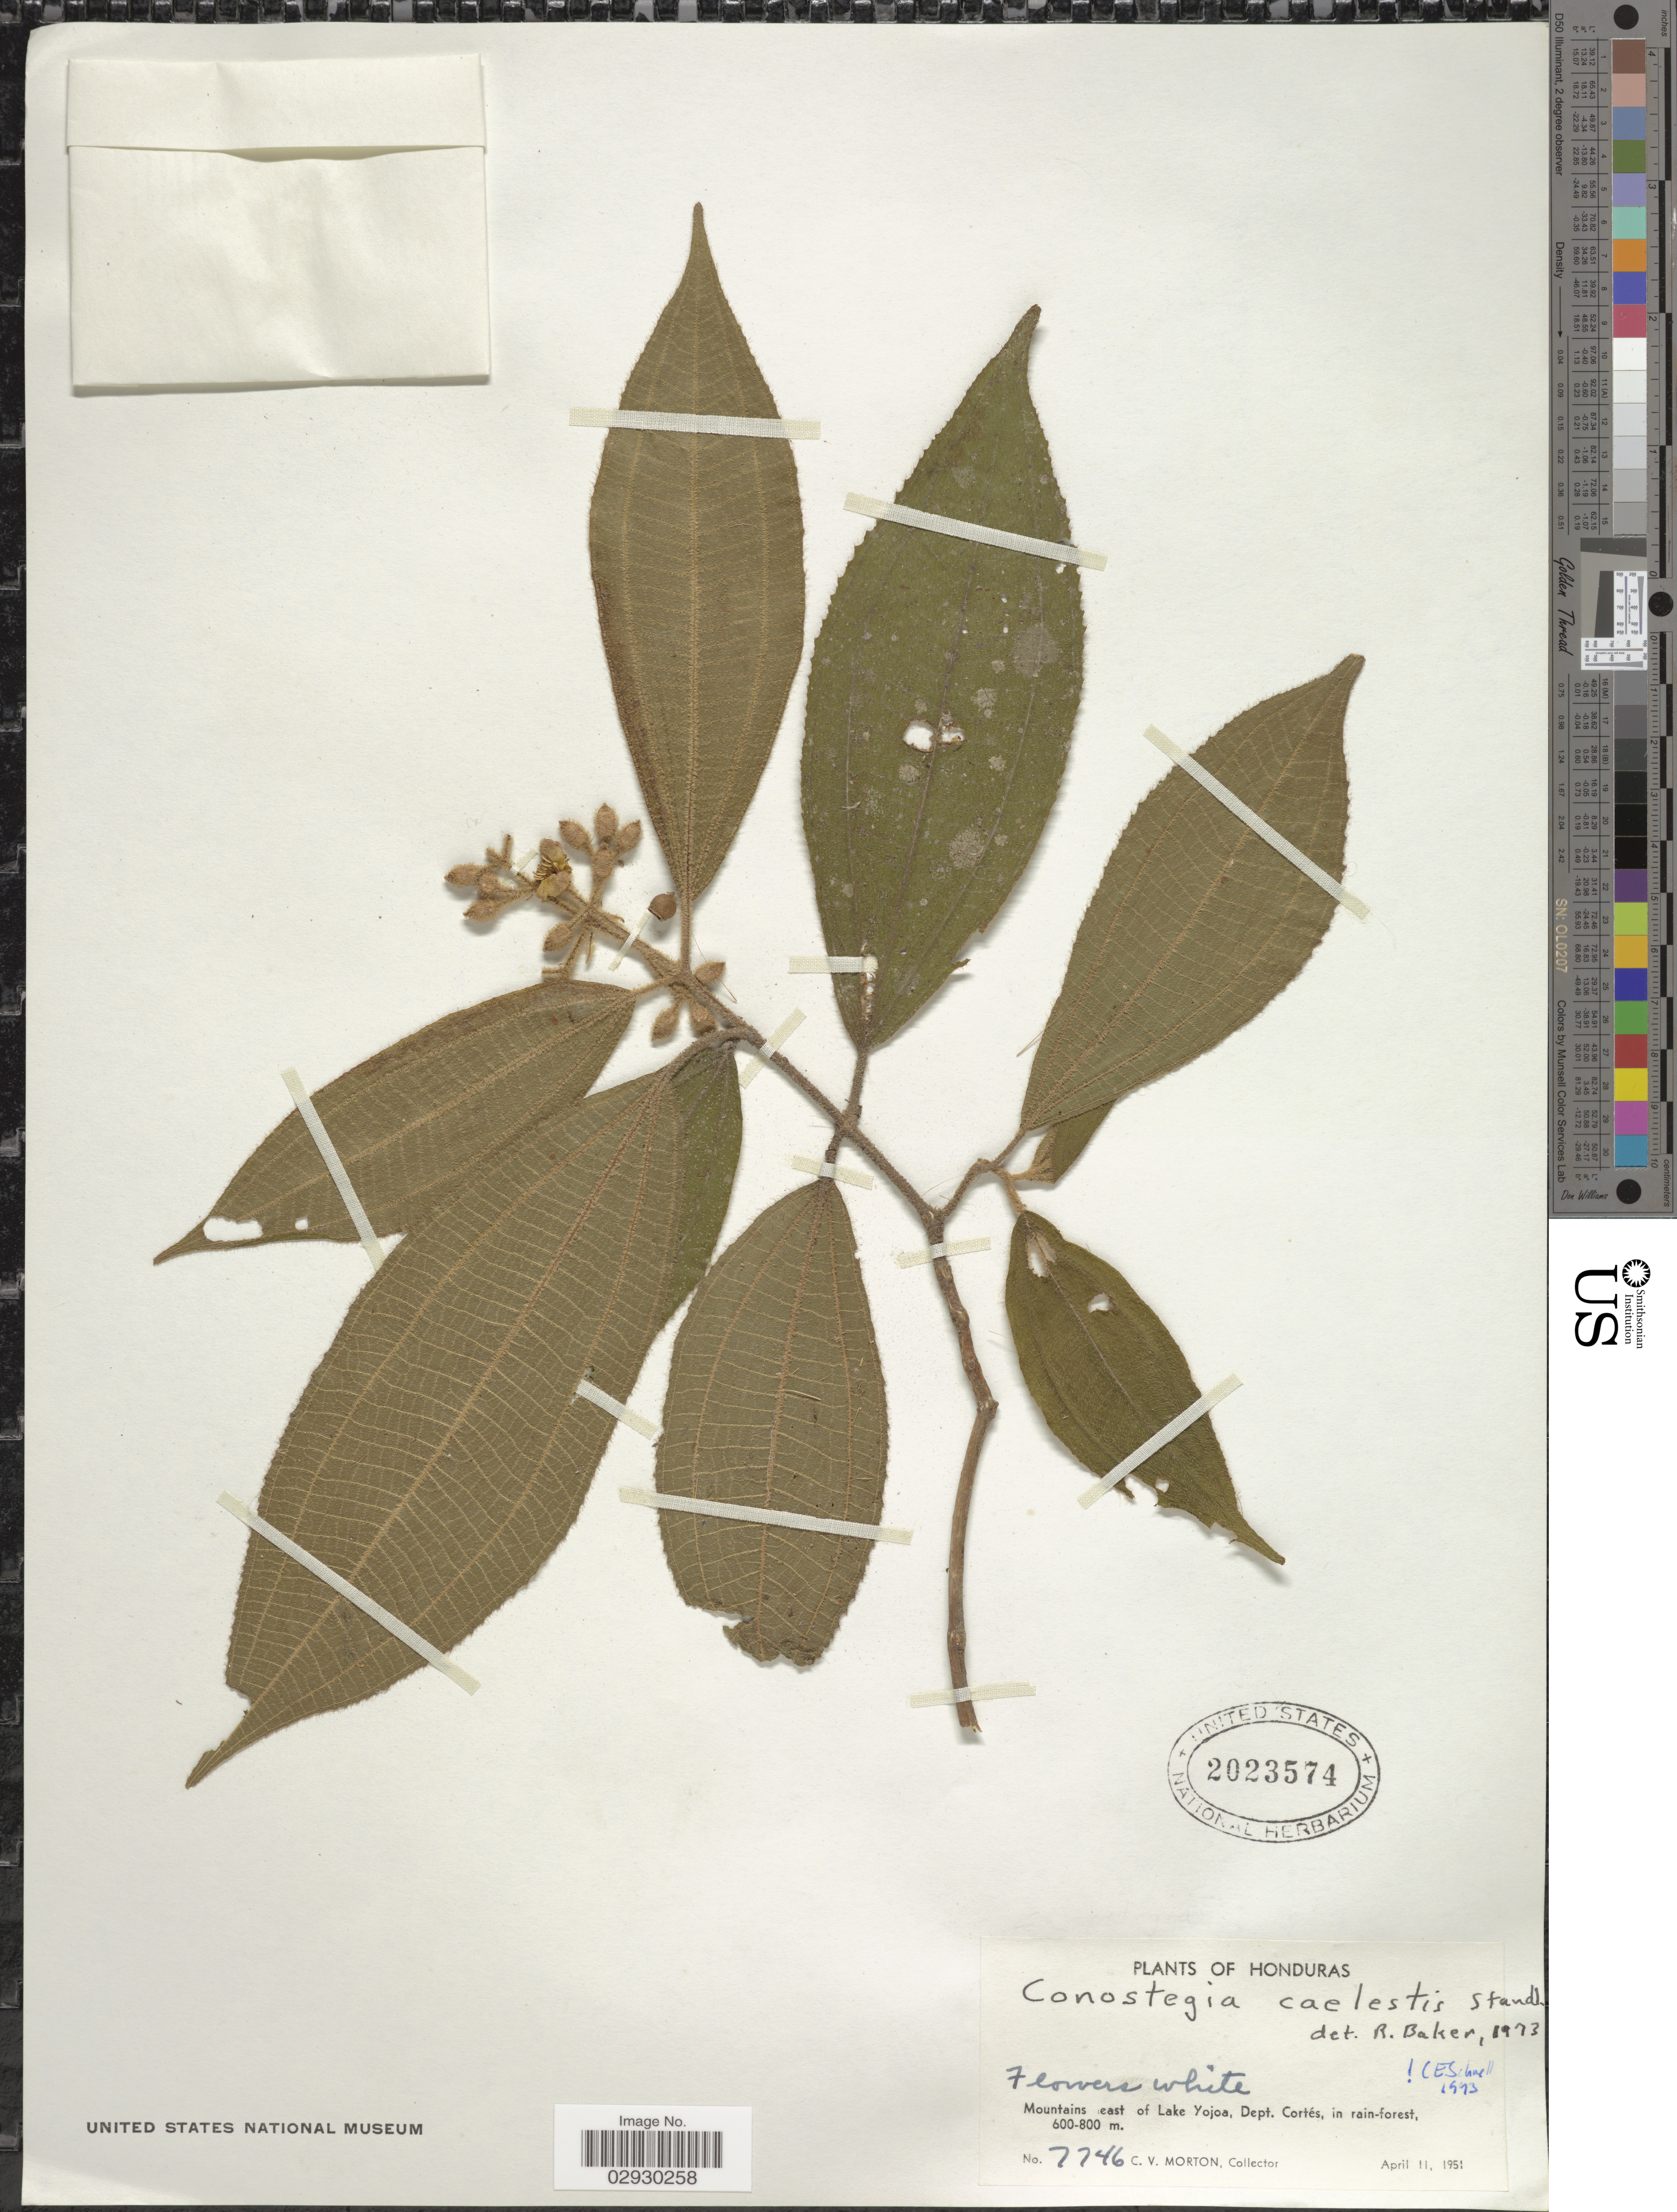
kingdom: Plantae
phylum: Tracheophyta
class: Magnoliopsida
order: Myrtales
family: Melastomataceae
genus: Conostegia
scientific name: Conostegia caelestis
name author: Standl.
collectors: C. V. Morton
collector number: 7746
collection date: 1951-04-11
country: Honduras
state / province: Cortés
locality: Mountains east of Lake Yojoa, Dept. Cortés.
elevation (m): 600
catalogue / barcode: US 2023574